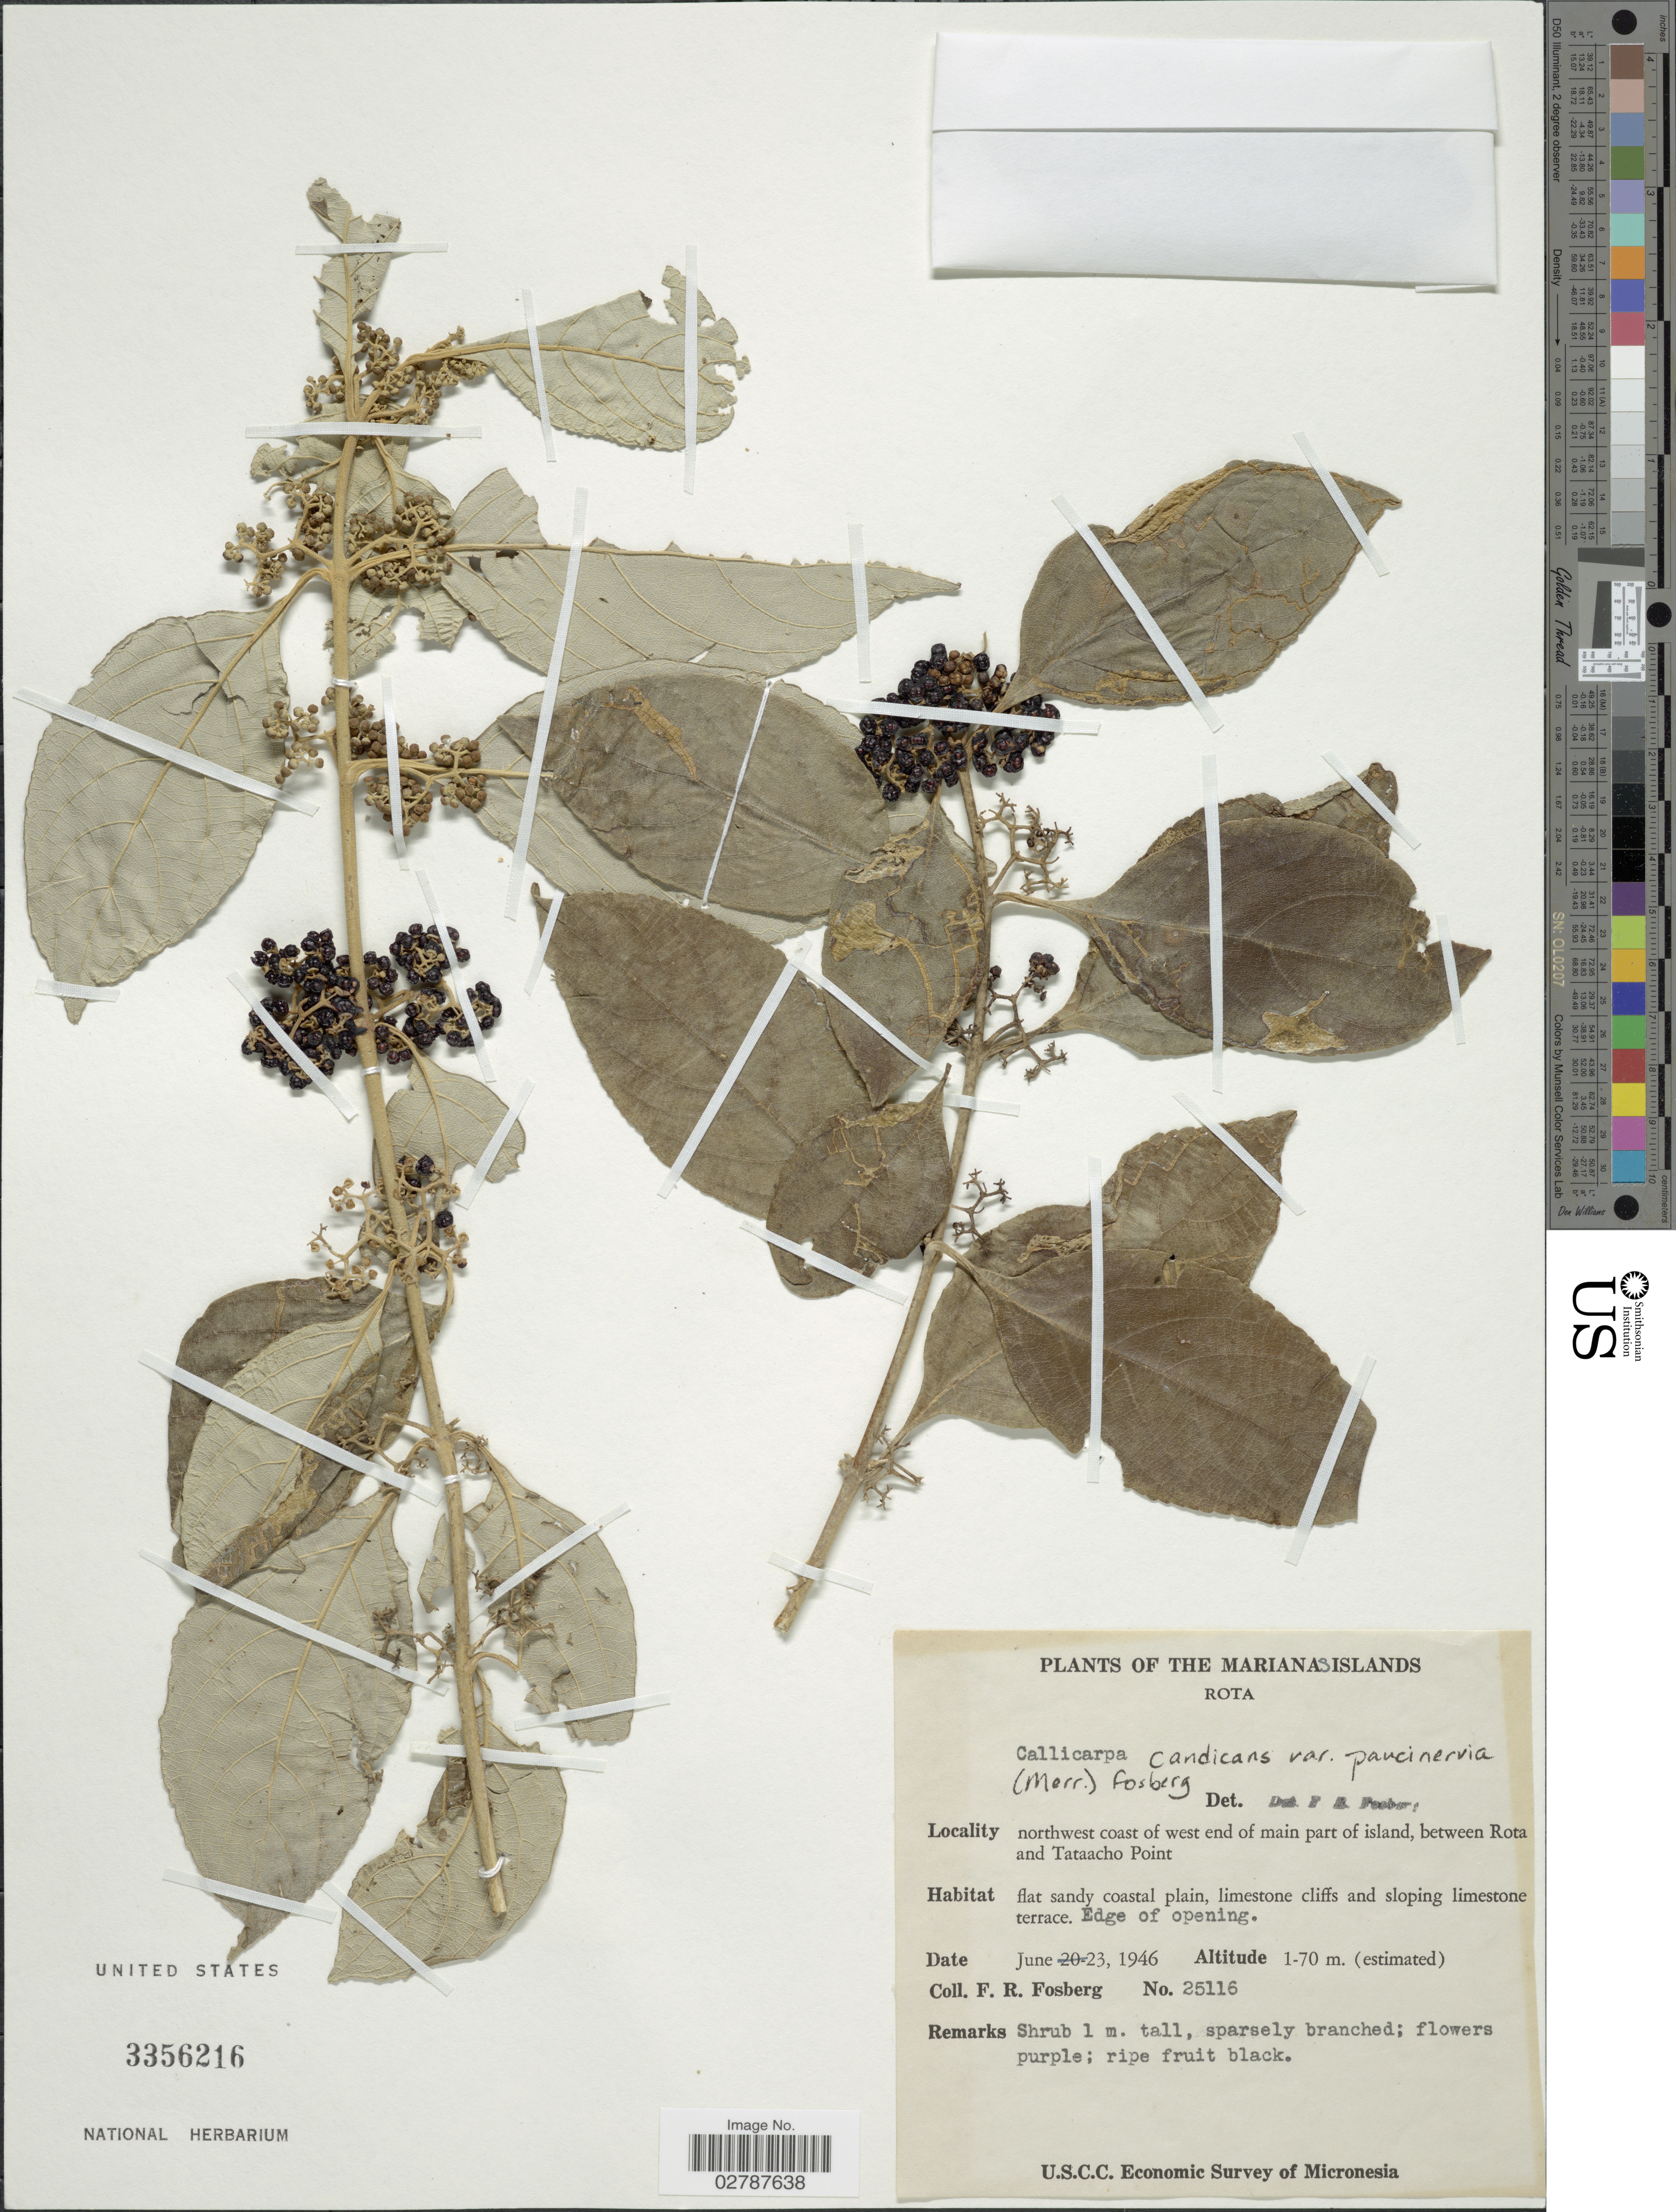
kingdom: Plantae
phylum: Tracheophyta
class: Magnoliopsida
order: Lamiales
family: Lamiaceae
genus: Callicarpa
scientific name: Callicarpa candicans var. paucinervia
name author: (Merr.) Fosberg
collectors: F. R. Fosberg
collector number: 25116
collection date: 1946-06-23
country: Northern Mariana Islands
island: Rota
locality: Rota. Northwest coast of west end of main part of island, between Rota and Tataacho Point.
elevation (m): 1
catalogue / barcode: US 3356216